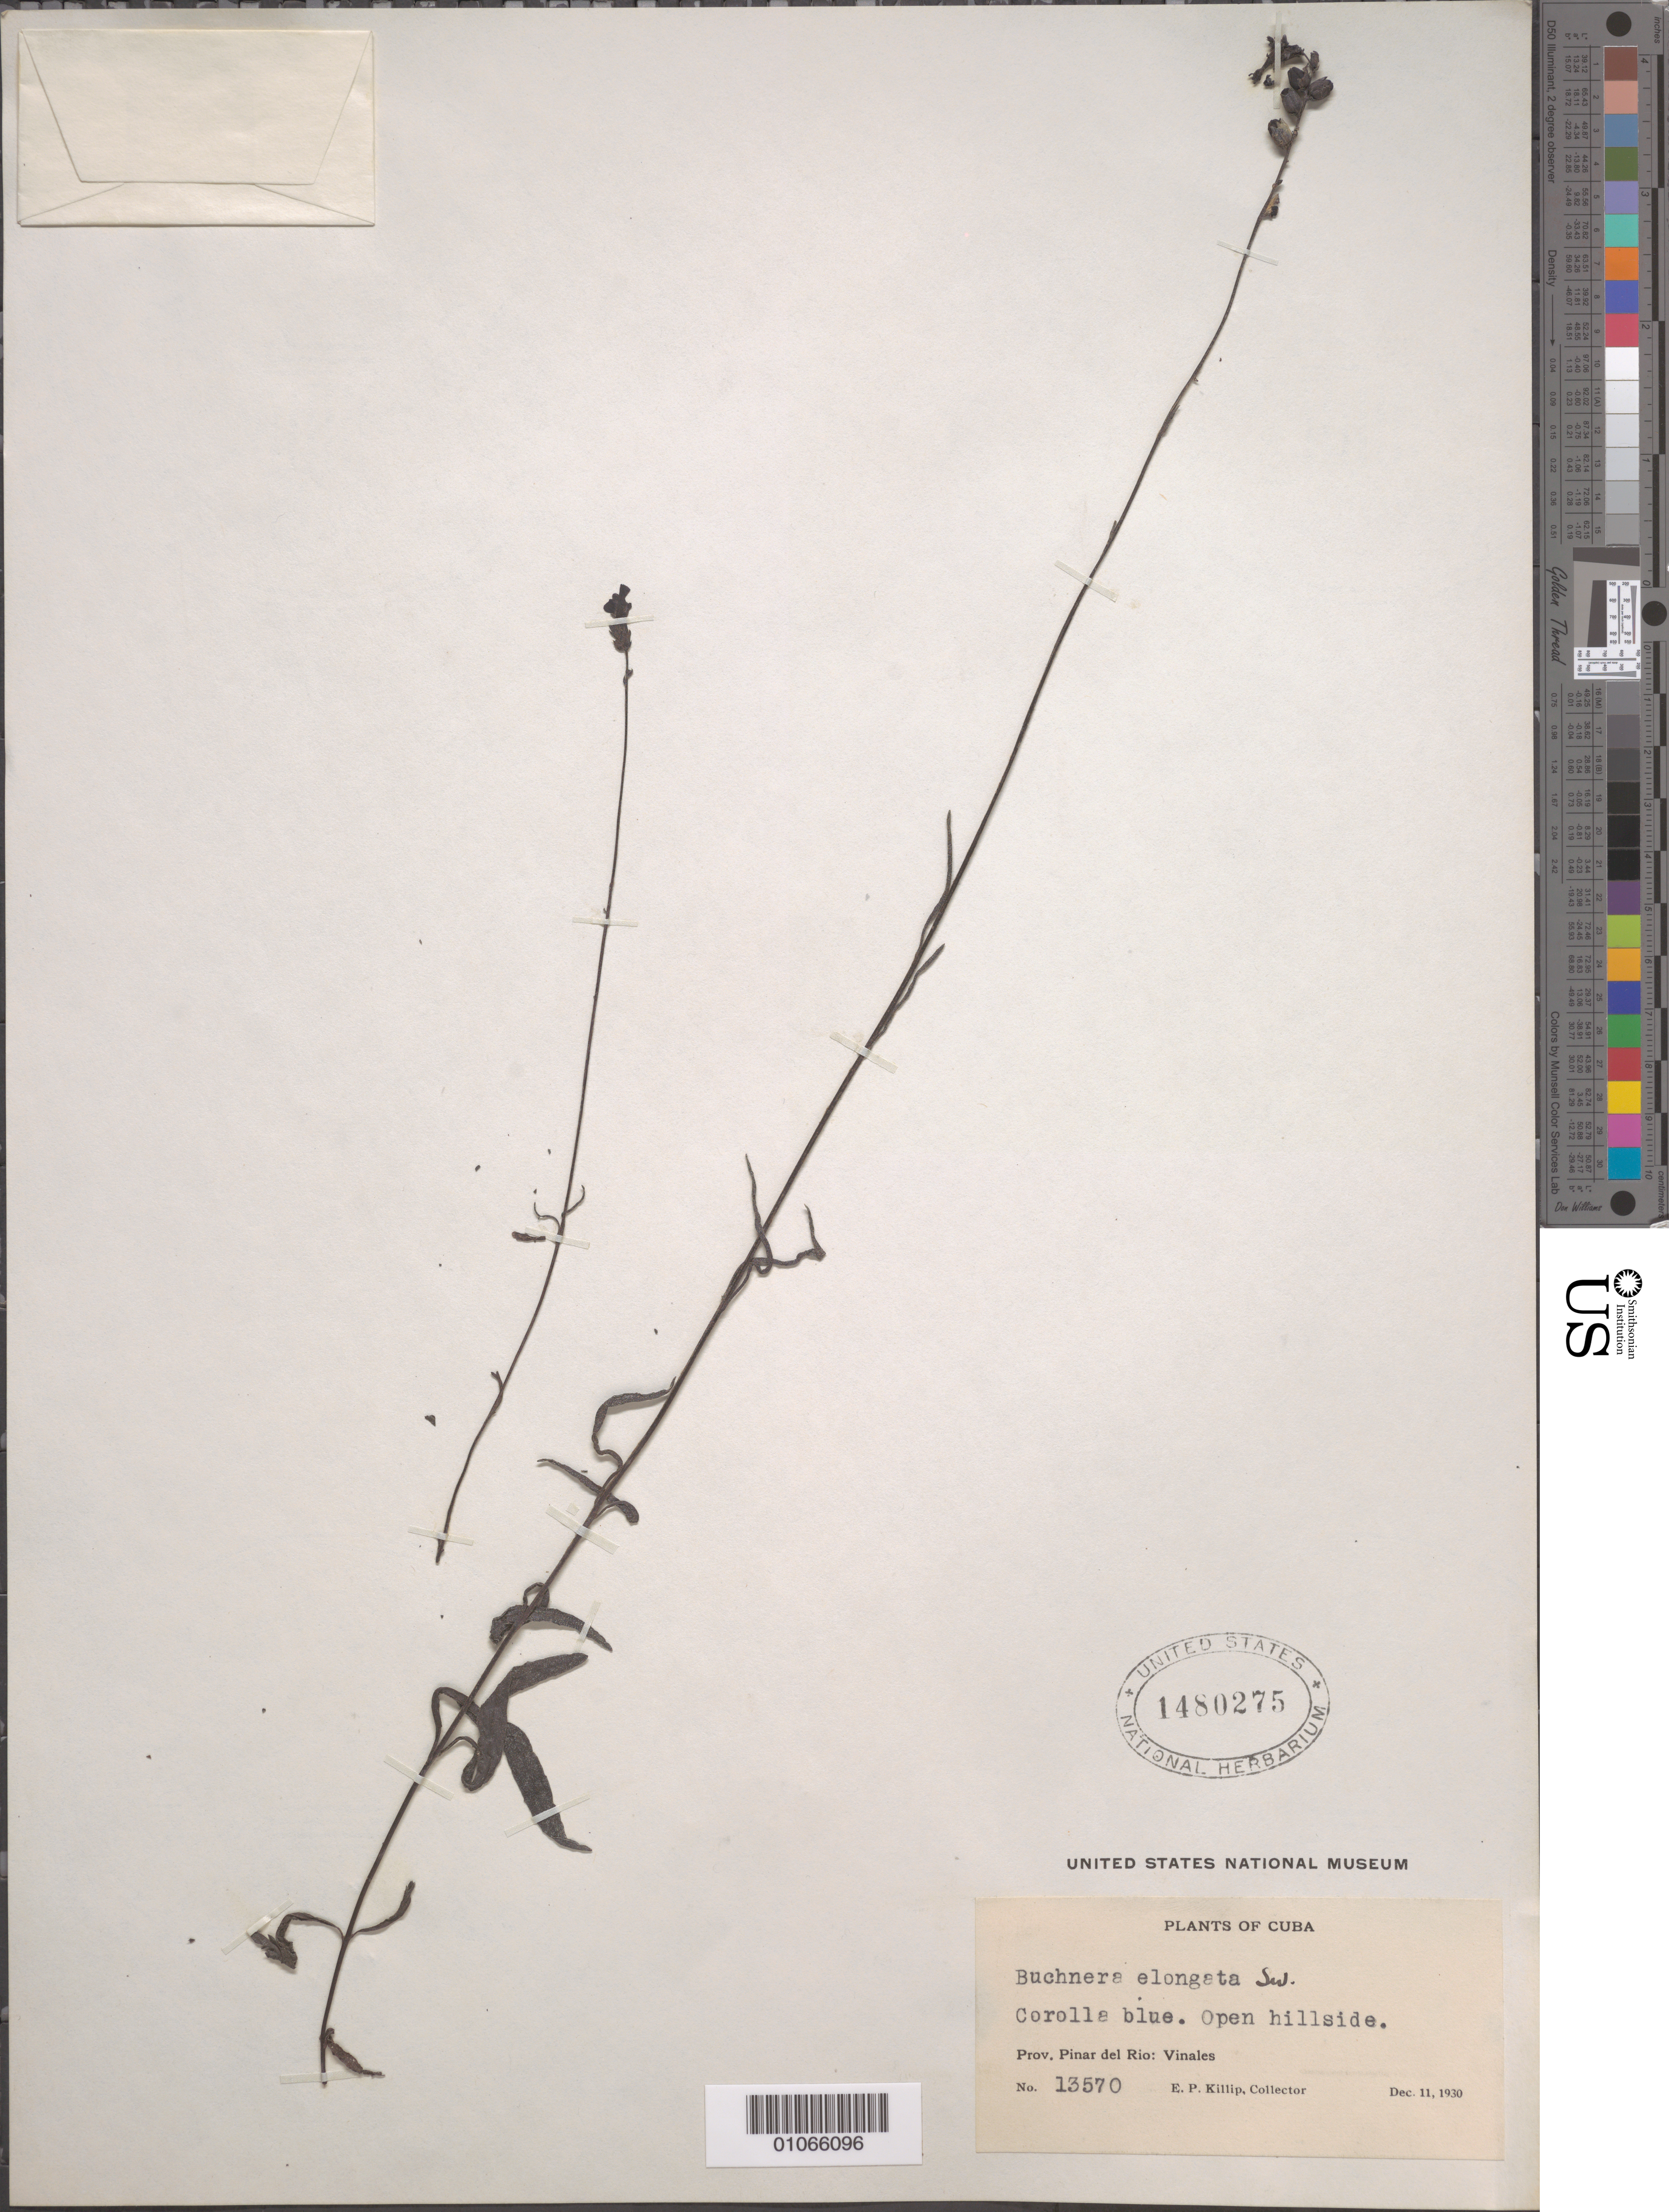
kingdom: Plantae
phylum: Tracheophyta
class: Magnoliopsida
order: Lamiales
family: Orobanchaceae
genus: Buchnera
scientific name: Buchnera elongata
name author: Sw.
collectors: E. P. Killip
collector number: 13570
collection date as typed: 11 Dec 1930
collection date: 1930-12-11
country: Cuba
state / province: Pinar del Rio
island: Cuba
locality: Vineyards, open hillside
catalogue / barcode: US 1480275